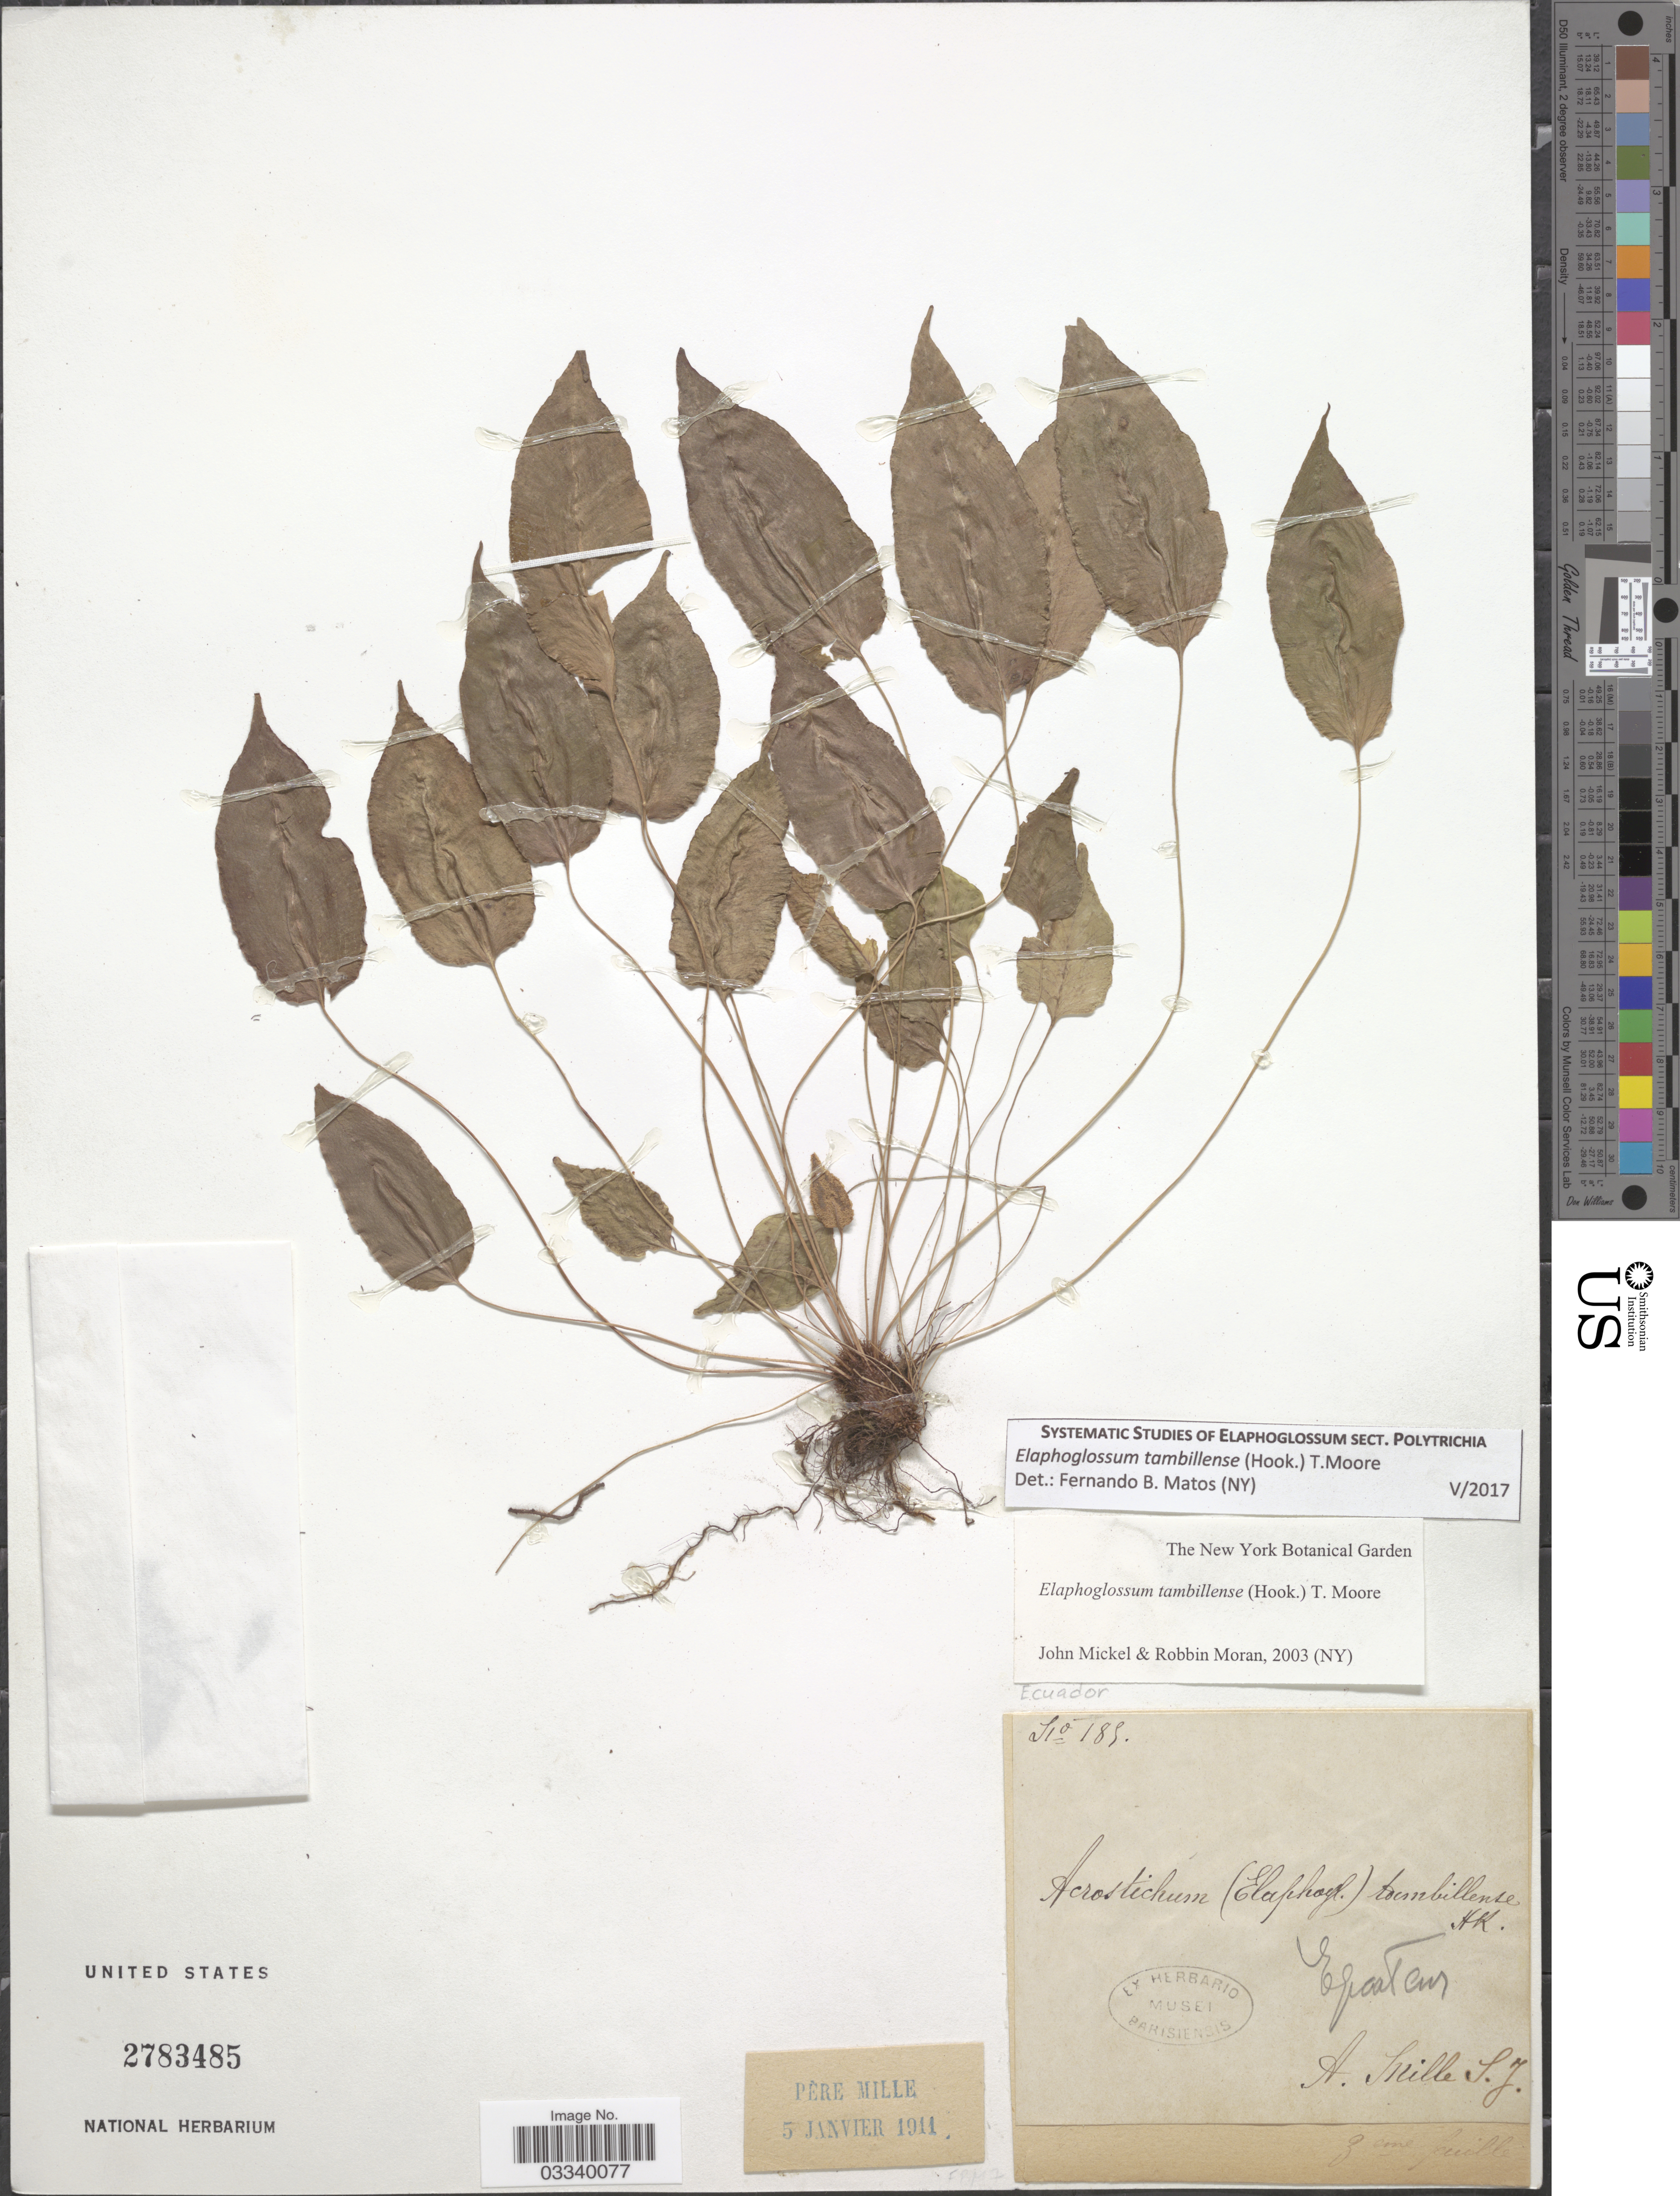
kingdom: Plantae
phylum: Tracheophyta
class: Polypodiopsida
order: Polypodiales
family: Dryopteridaceae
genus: Elaphoglossum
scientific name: Elaphoglossum tambillense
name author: (Hook.) T. Moore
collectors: A. Mille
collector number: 185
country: Ecuador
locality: Equateur.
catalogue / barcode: US 2783485